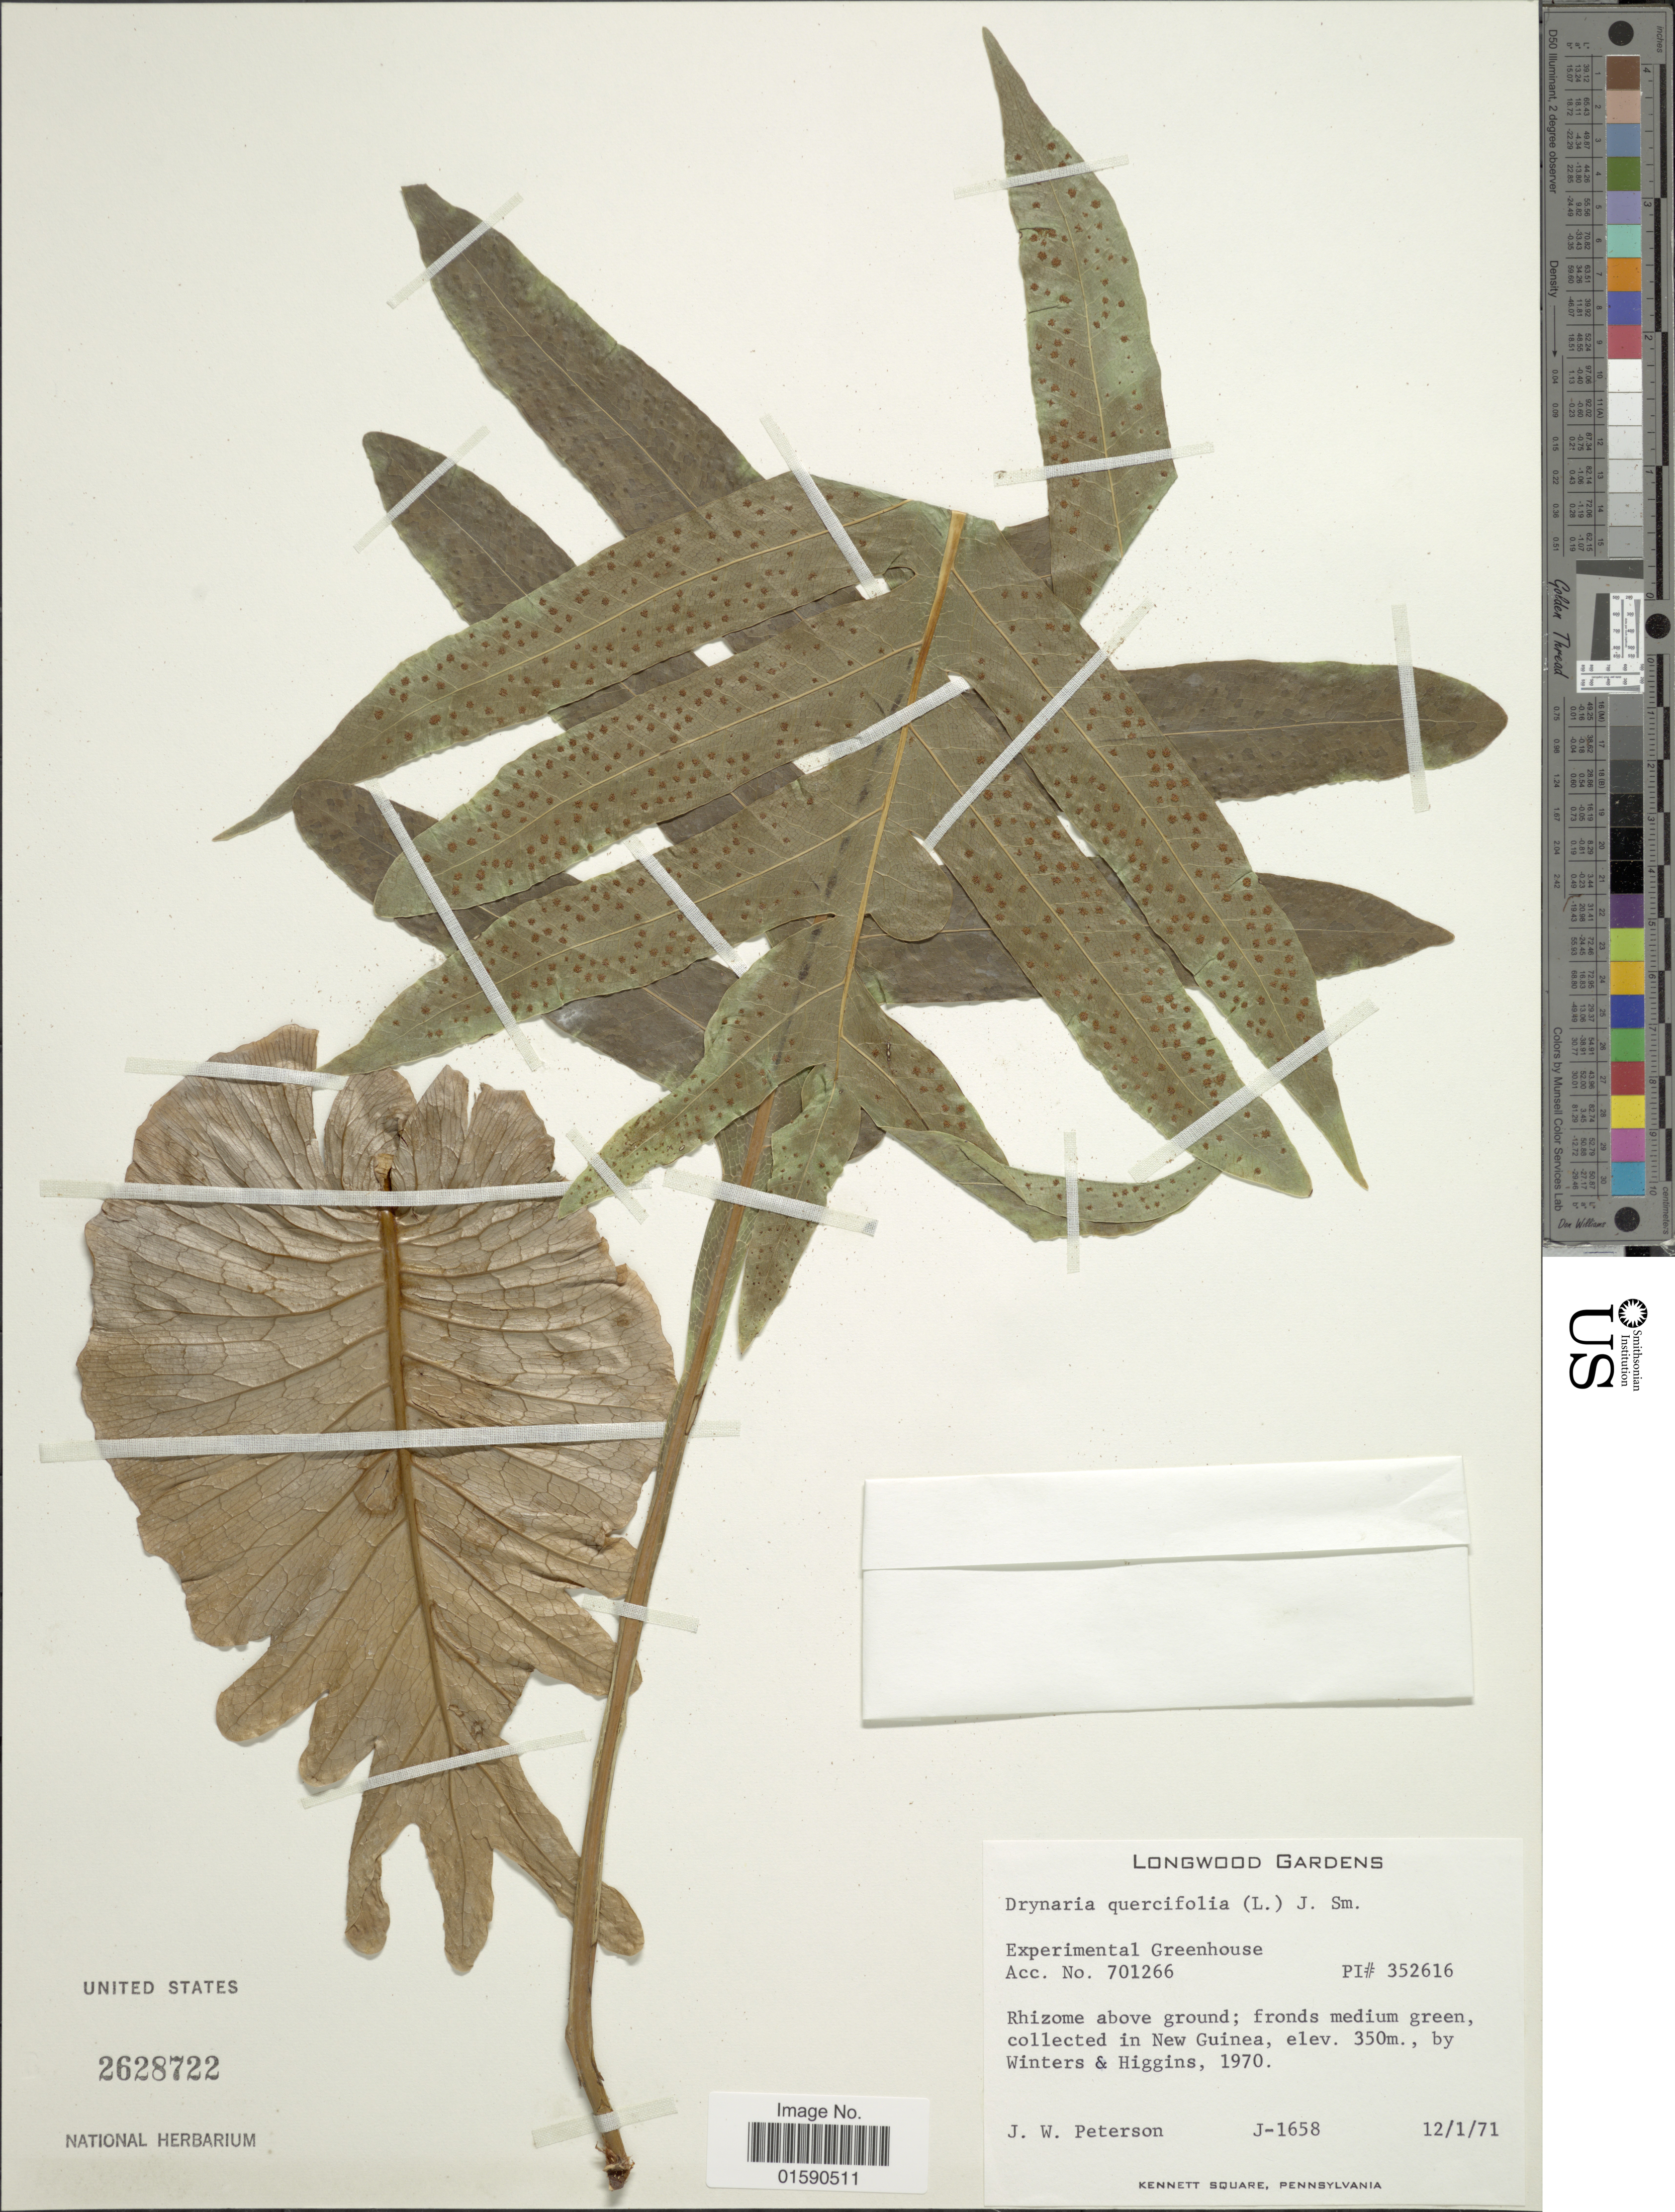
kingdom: Plantae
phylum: Tracheophyta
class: Polypodiopsida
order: Polypodiales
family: Polypodiaceae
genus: Drynaria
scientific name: Drynaria quercifolia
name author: (L.) J. Sm.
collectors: J. W. Peterson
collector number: J-1658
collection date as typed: Transcribed d/m/y: 12/1/71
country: Papua New Guinea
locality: Rhizone above ground: fronds medium green collected in New Guinea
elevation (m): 350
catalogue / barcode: US 2628722